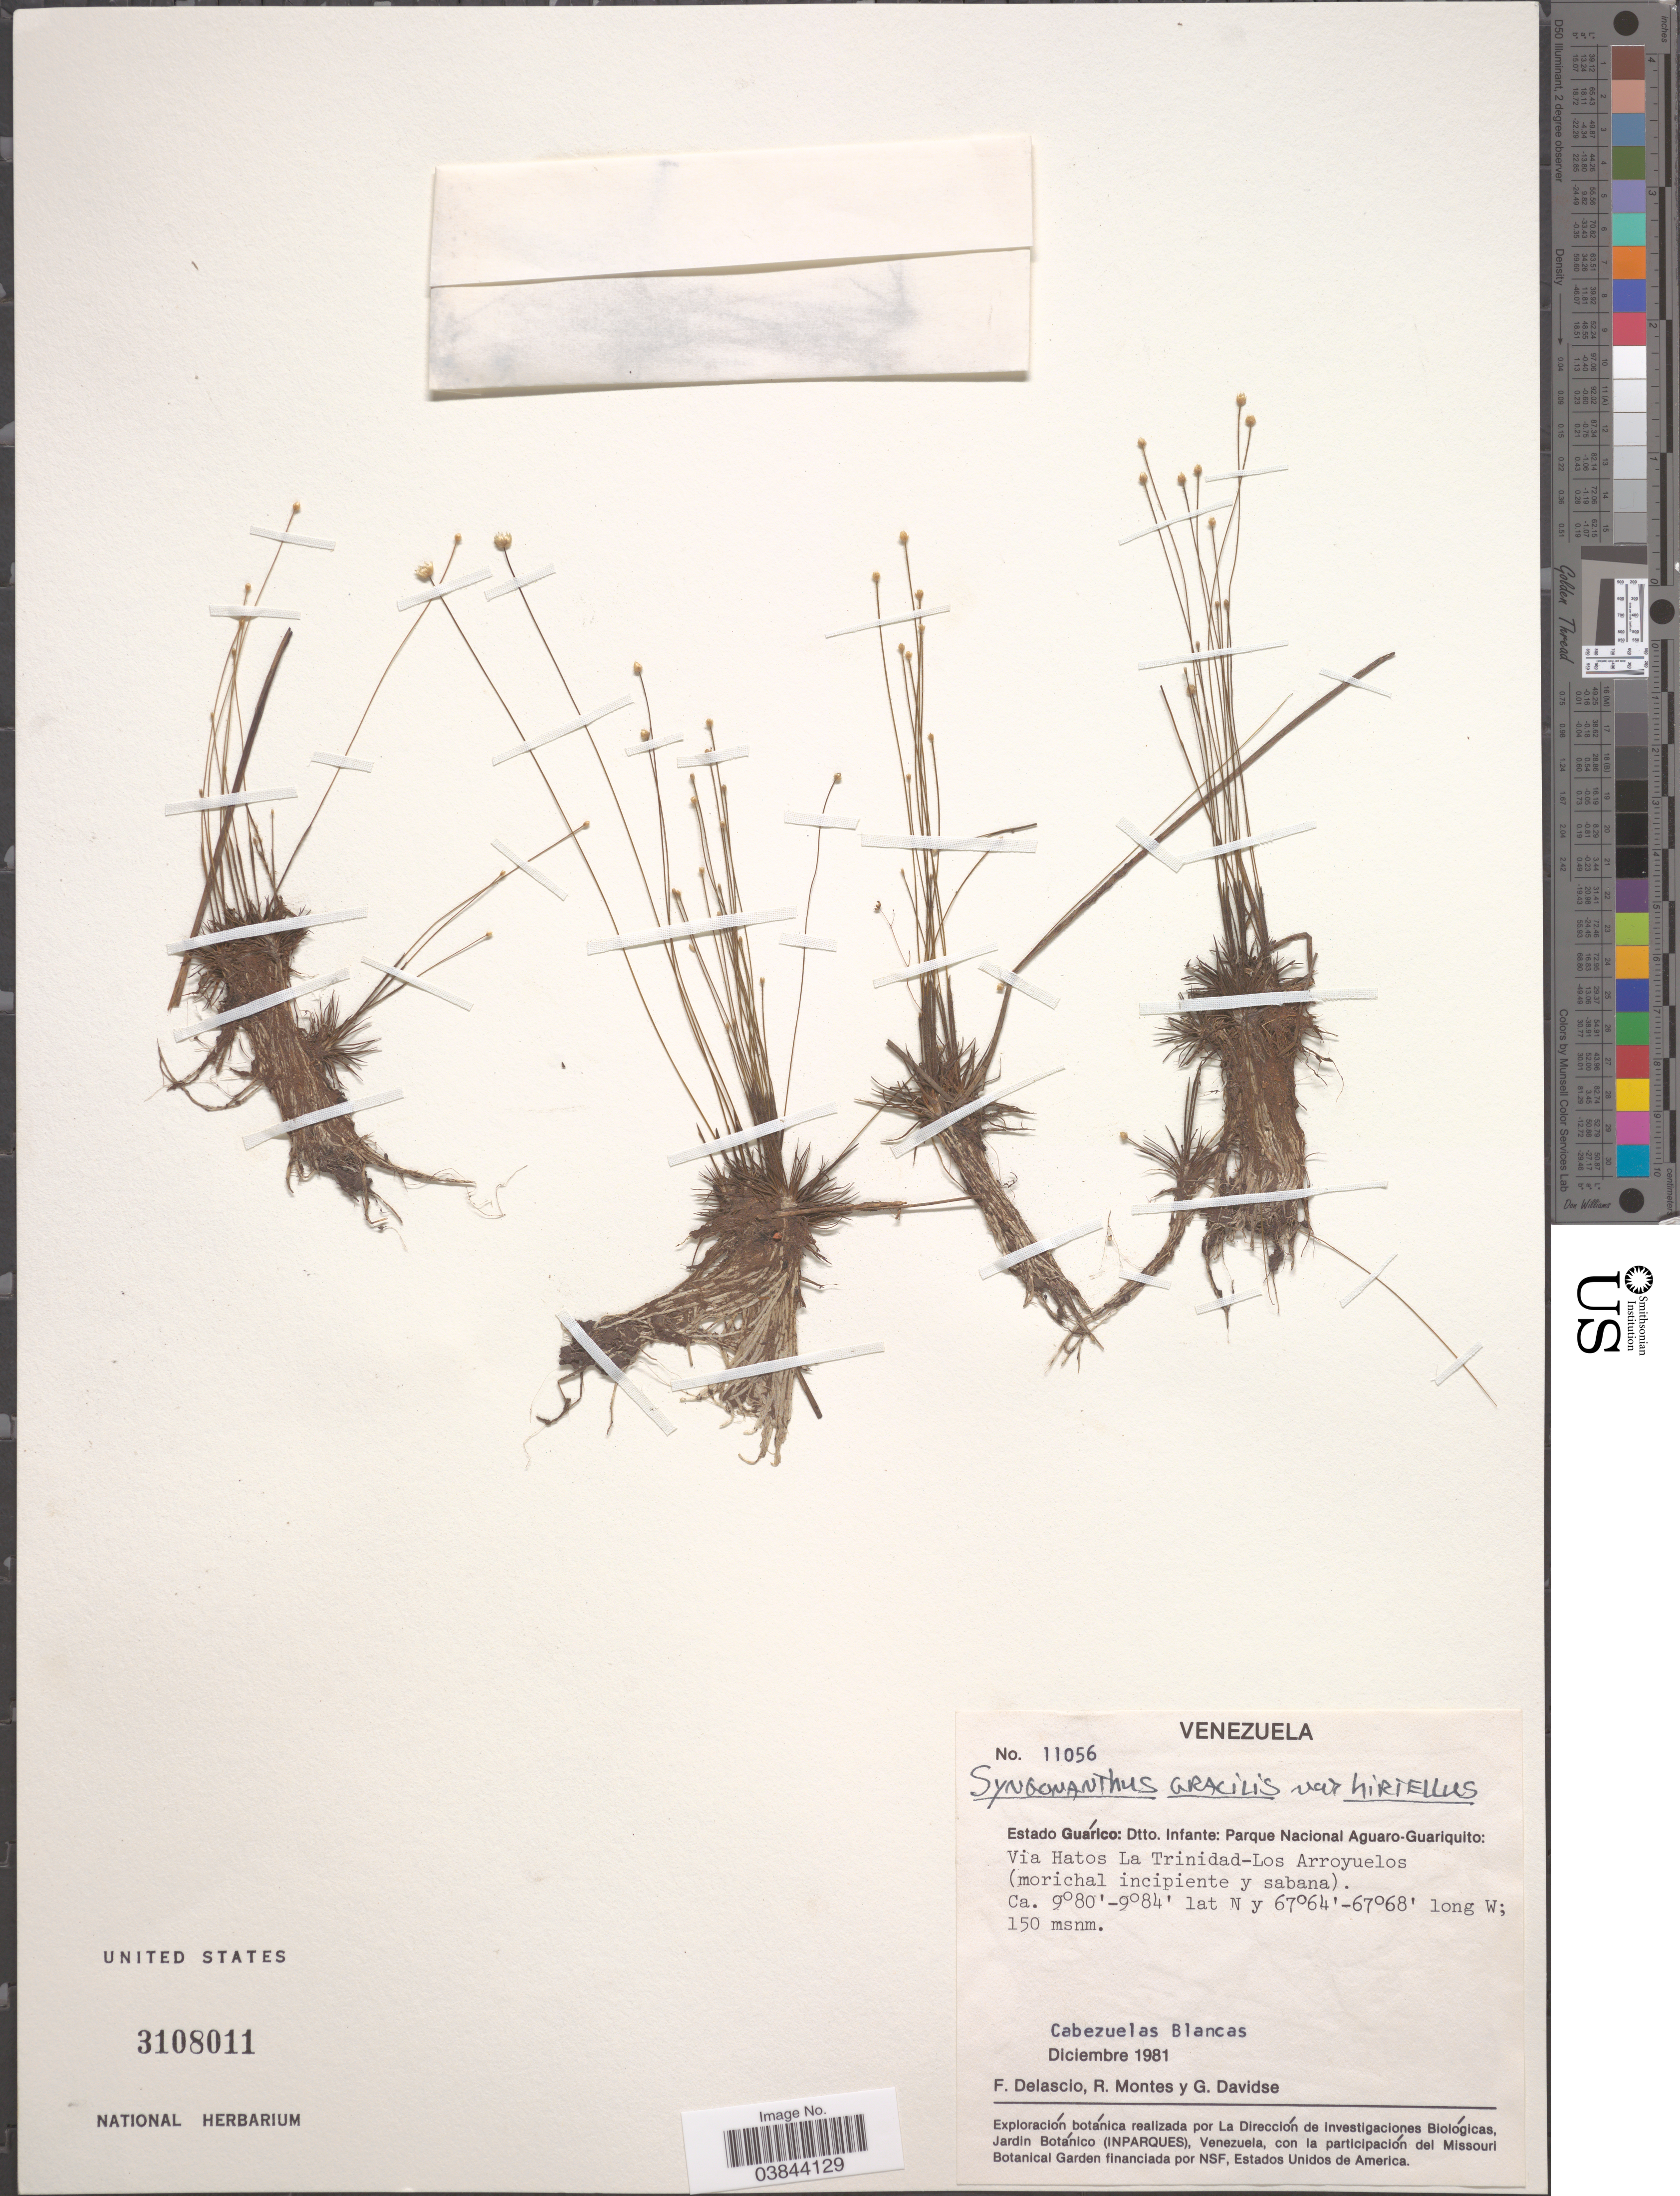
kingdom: Plantae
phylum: Tracheophyta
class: Liliopsida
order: Poales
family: Eriocaulaceae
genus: Syngonanthus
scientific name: Syngonanthus gracilis var. hirtellus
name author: (Steud.) Ruhland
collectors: F. Delascio C., R. Montes & G. Davidse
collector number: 11056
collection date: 1981-12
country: Venezuela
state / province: Guarico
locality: Dtto. Infante: Parque Nacional Aguaro-Guariquito: Via Hatos La Trinidad-Los Arroyuelos.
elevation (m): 150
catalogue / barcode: US 3108011